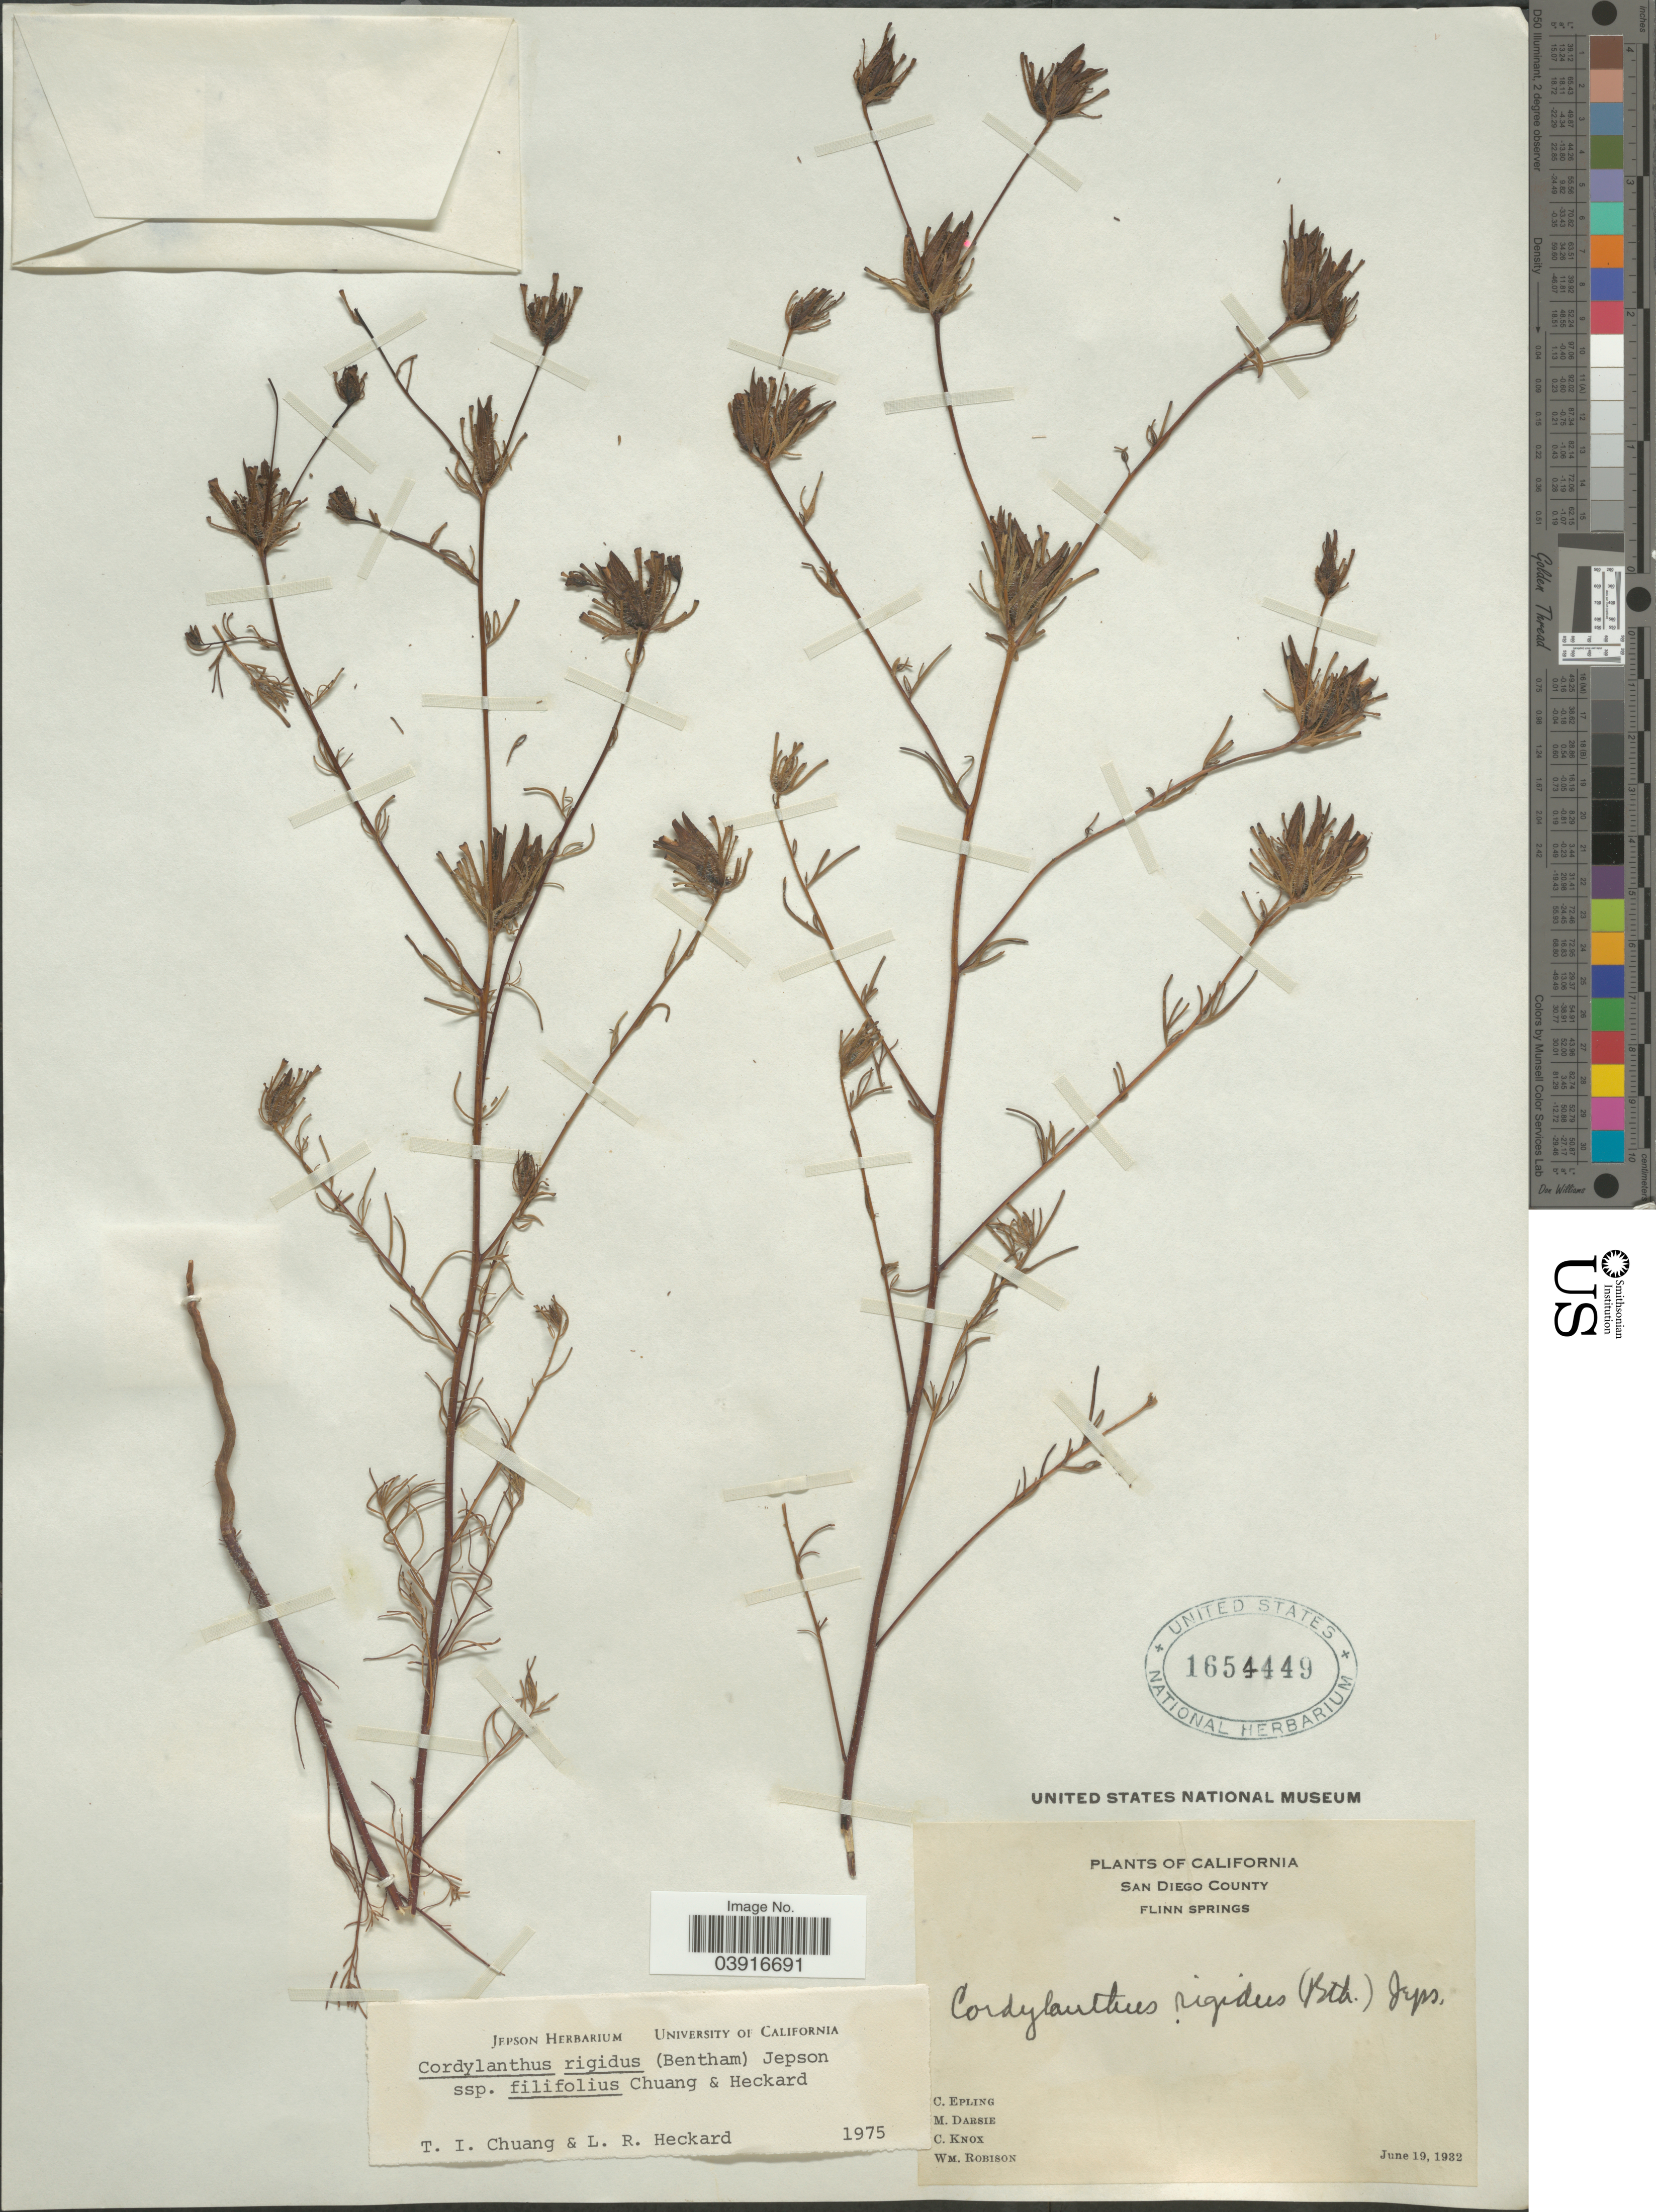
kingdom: Plantae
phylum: Tracheophyta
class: Magnoliopsida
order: Lamiales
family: Orobanchaceae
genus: Cordylanthus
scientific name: Cordylanthus rigidus subsp. filifolius T.I. Chuang & Heckard, ined.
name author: T.I. Chuang & Heckard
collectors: C. C. Epling, M. Darsie, C. Knox & W. Robison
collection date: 1932-06-19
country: United States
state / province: California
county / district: San Diego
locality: San Diego County. Flinn Springs.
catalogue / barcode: US 1654449